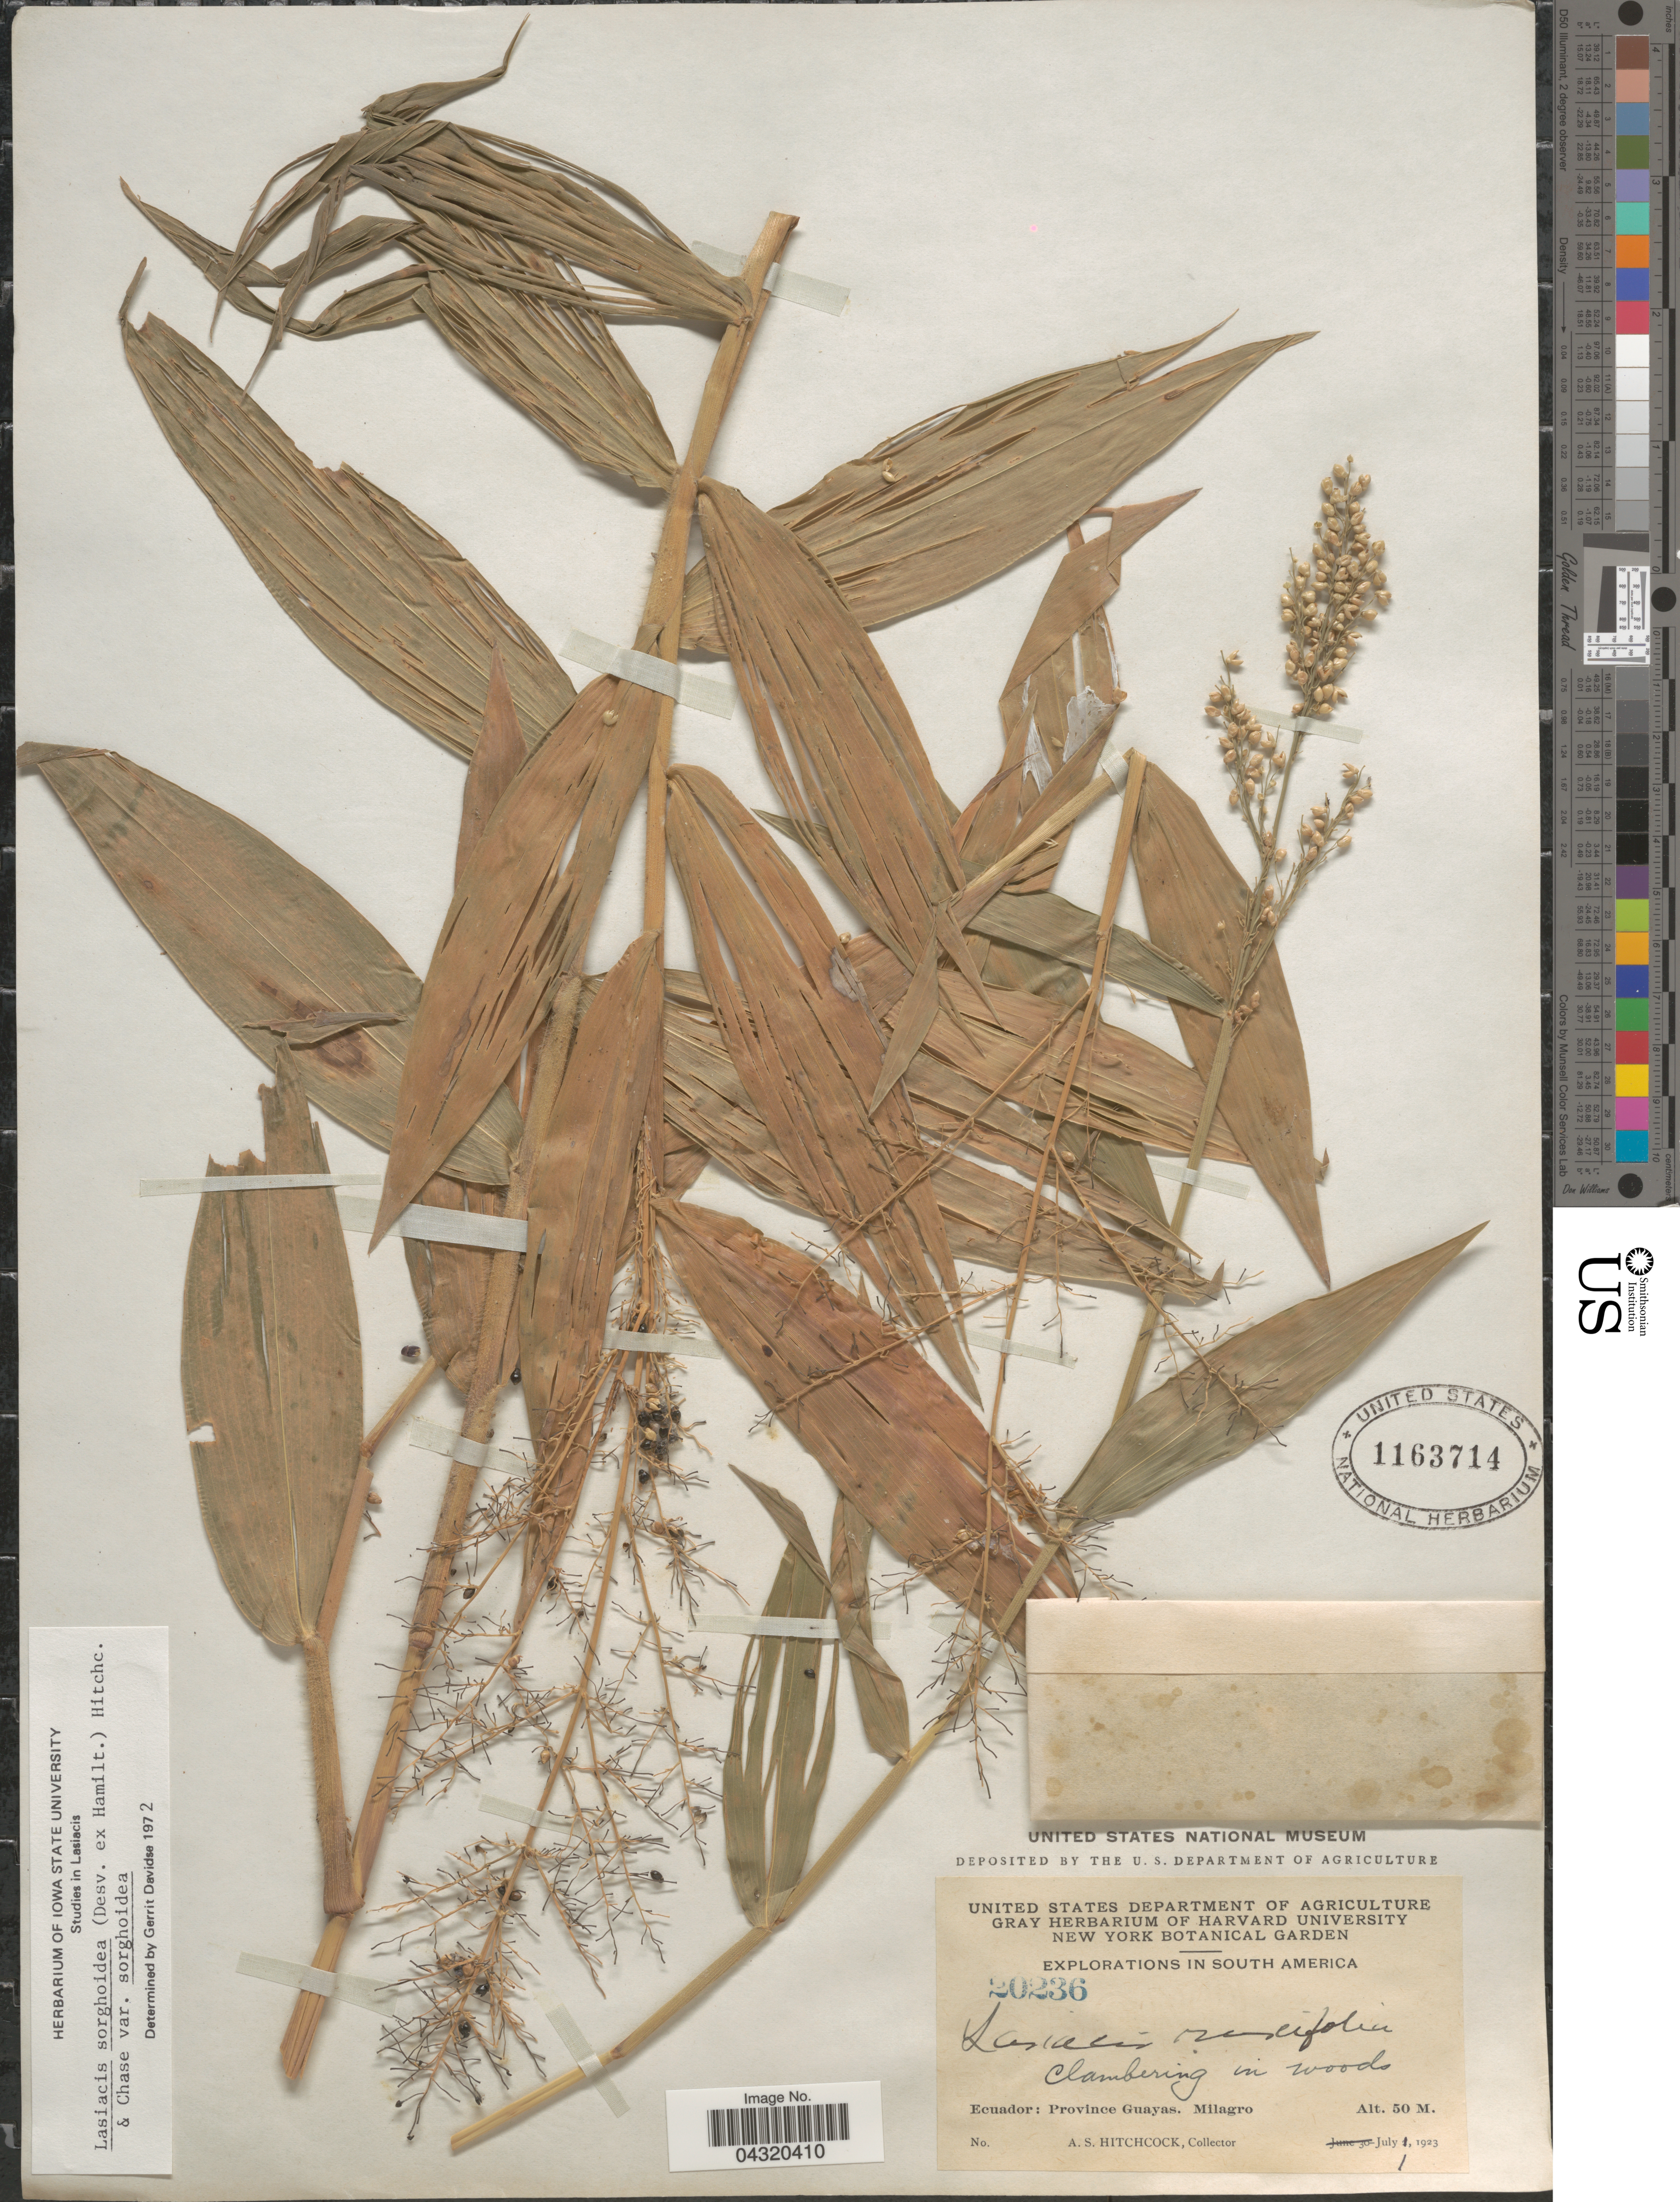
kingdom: Plantae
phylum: Tracheophyta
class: Liliopsida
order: Poales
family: Poaceae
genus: Lasiacis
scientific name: Lasiacis sorghoidea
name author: (Desv. ex Ham.) Hitchc. & Chase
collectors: A. S. Hitchcock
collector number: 20236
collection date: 1923-07-01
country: Ecuador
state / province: Guayas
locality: Explorations in South America. Milagro.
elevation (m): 50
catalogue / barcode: US 1163714